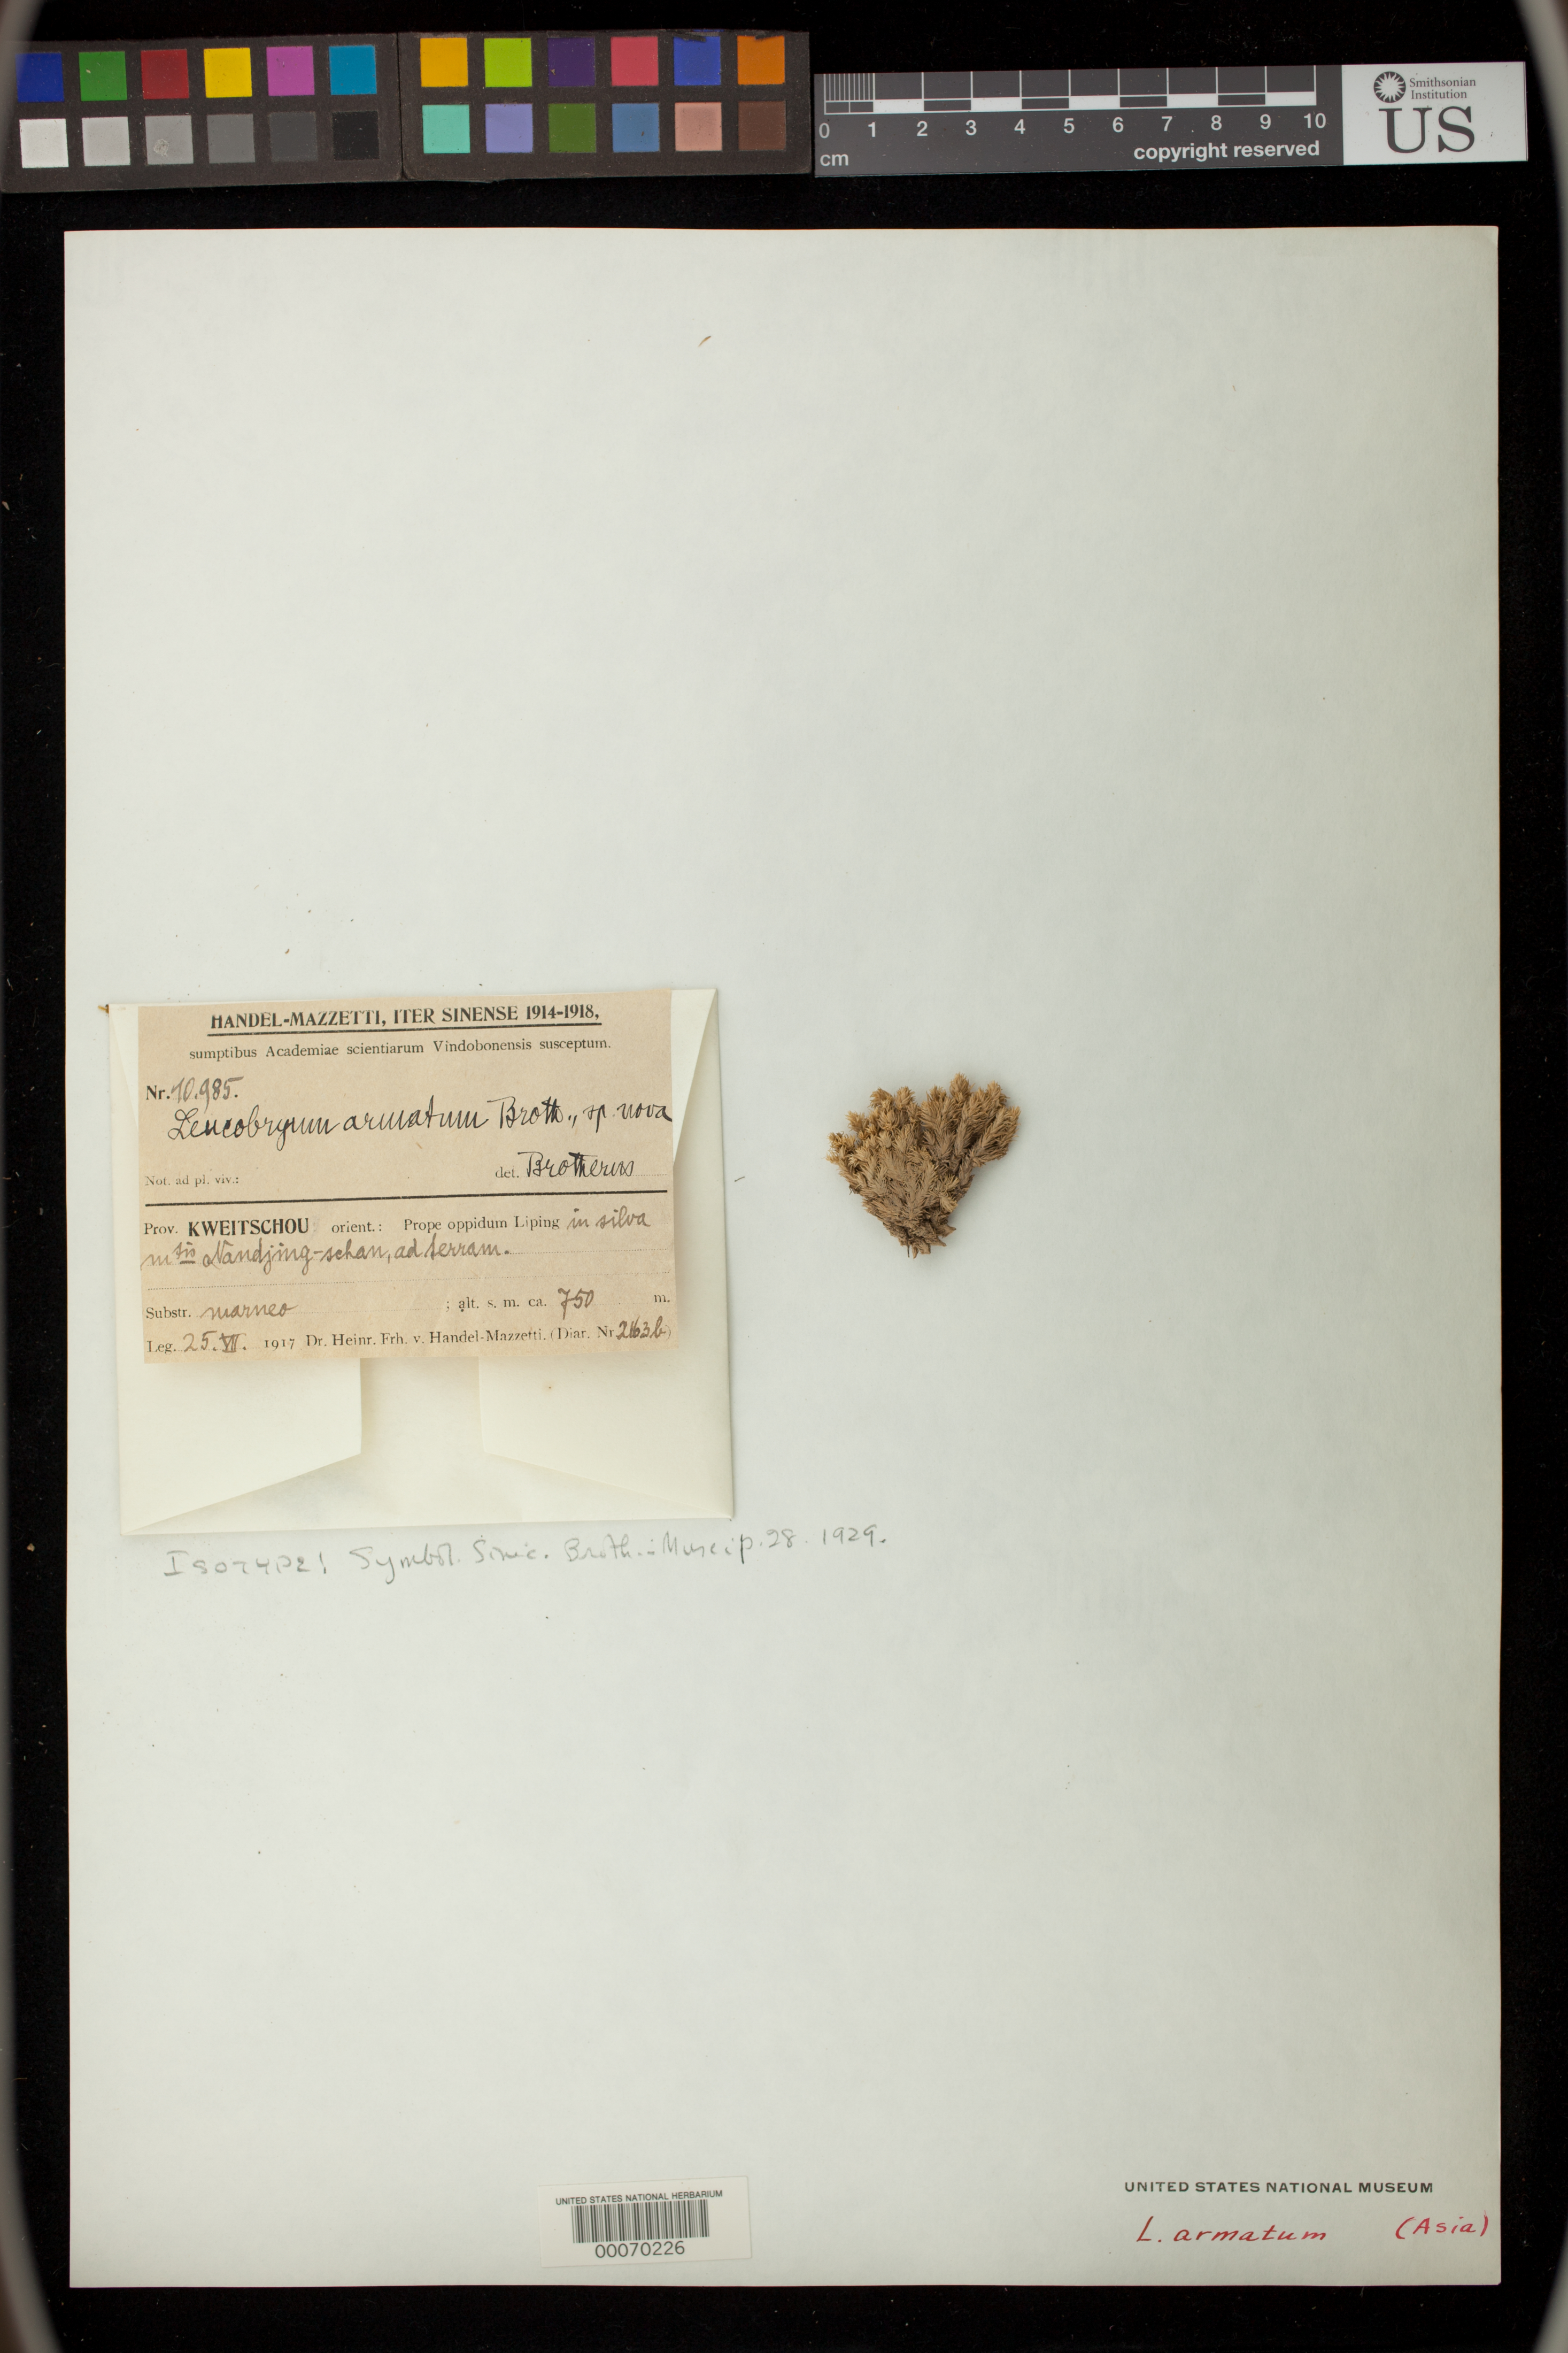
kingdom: Plantae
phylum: Bryophyta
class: Bryopsida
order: Dicranales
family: Leucobryaceae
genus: Leucobryum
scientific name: Leucobryum armatum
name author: Broth.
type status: Isotype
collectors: H. Handel-Mazzetti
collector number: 10985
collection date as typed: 25 Jul 1917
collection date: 1917-07-25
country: China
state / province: Guizhou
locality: Prope oppidum Liping. [Prope town of Liping.]